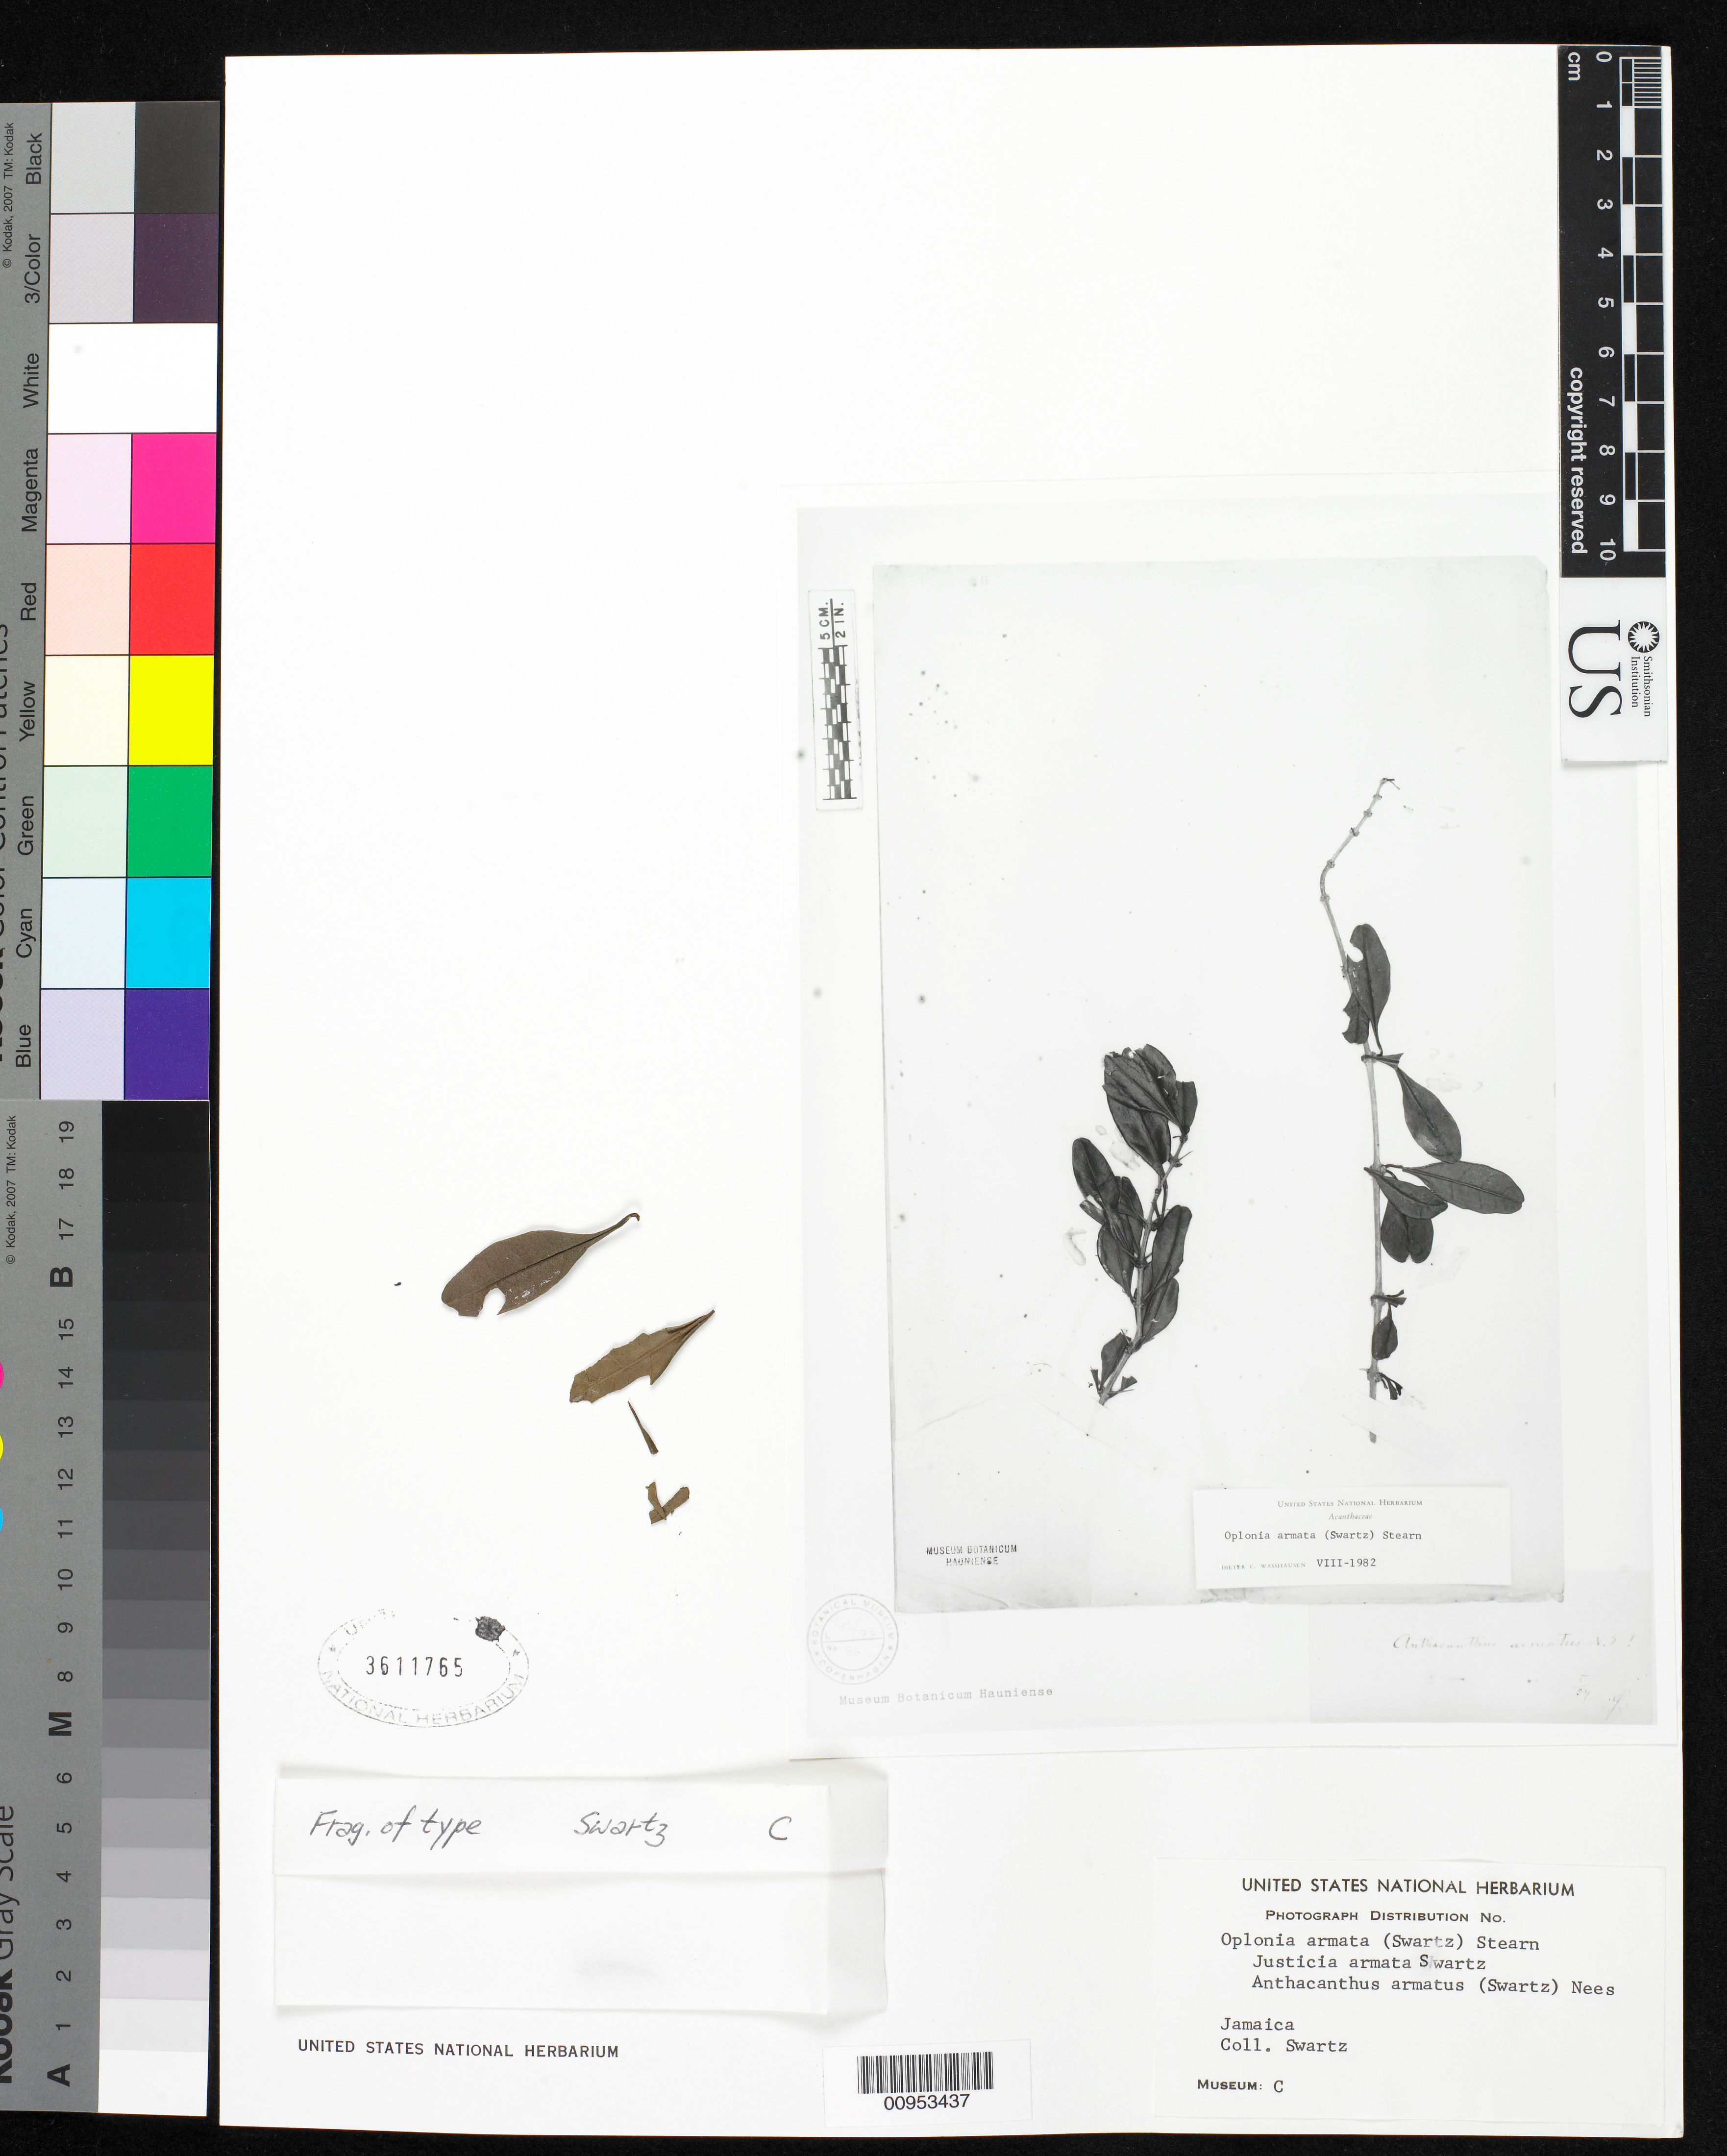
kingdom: Plantae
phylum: Tracheophyta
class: Magnoliopsida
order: Lamiales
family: Acanthaceae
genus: Justicia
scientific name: Justicia armata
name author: Sw.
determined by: Wasshausen, Dieter C., (BOT), Smithsonian Institution - National Museum of Natural History (UNITED STATES)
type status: Type Material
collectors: O. P. Swartz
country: Jamaica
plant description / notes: Fragmentary material of type specimen (?) ex herb. Copenhagen.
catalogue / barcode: US 3611765